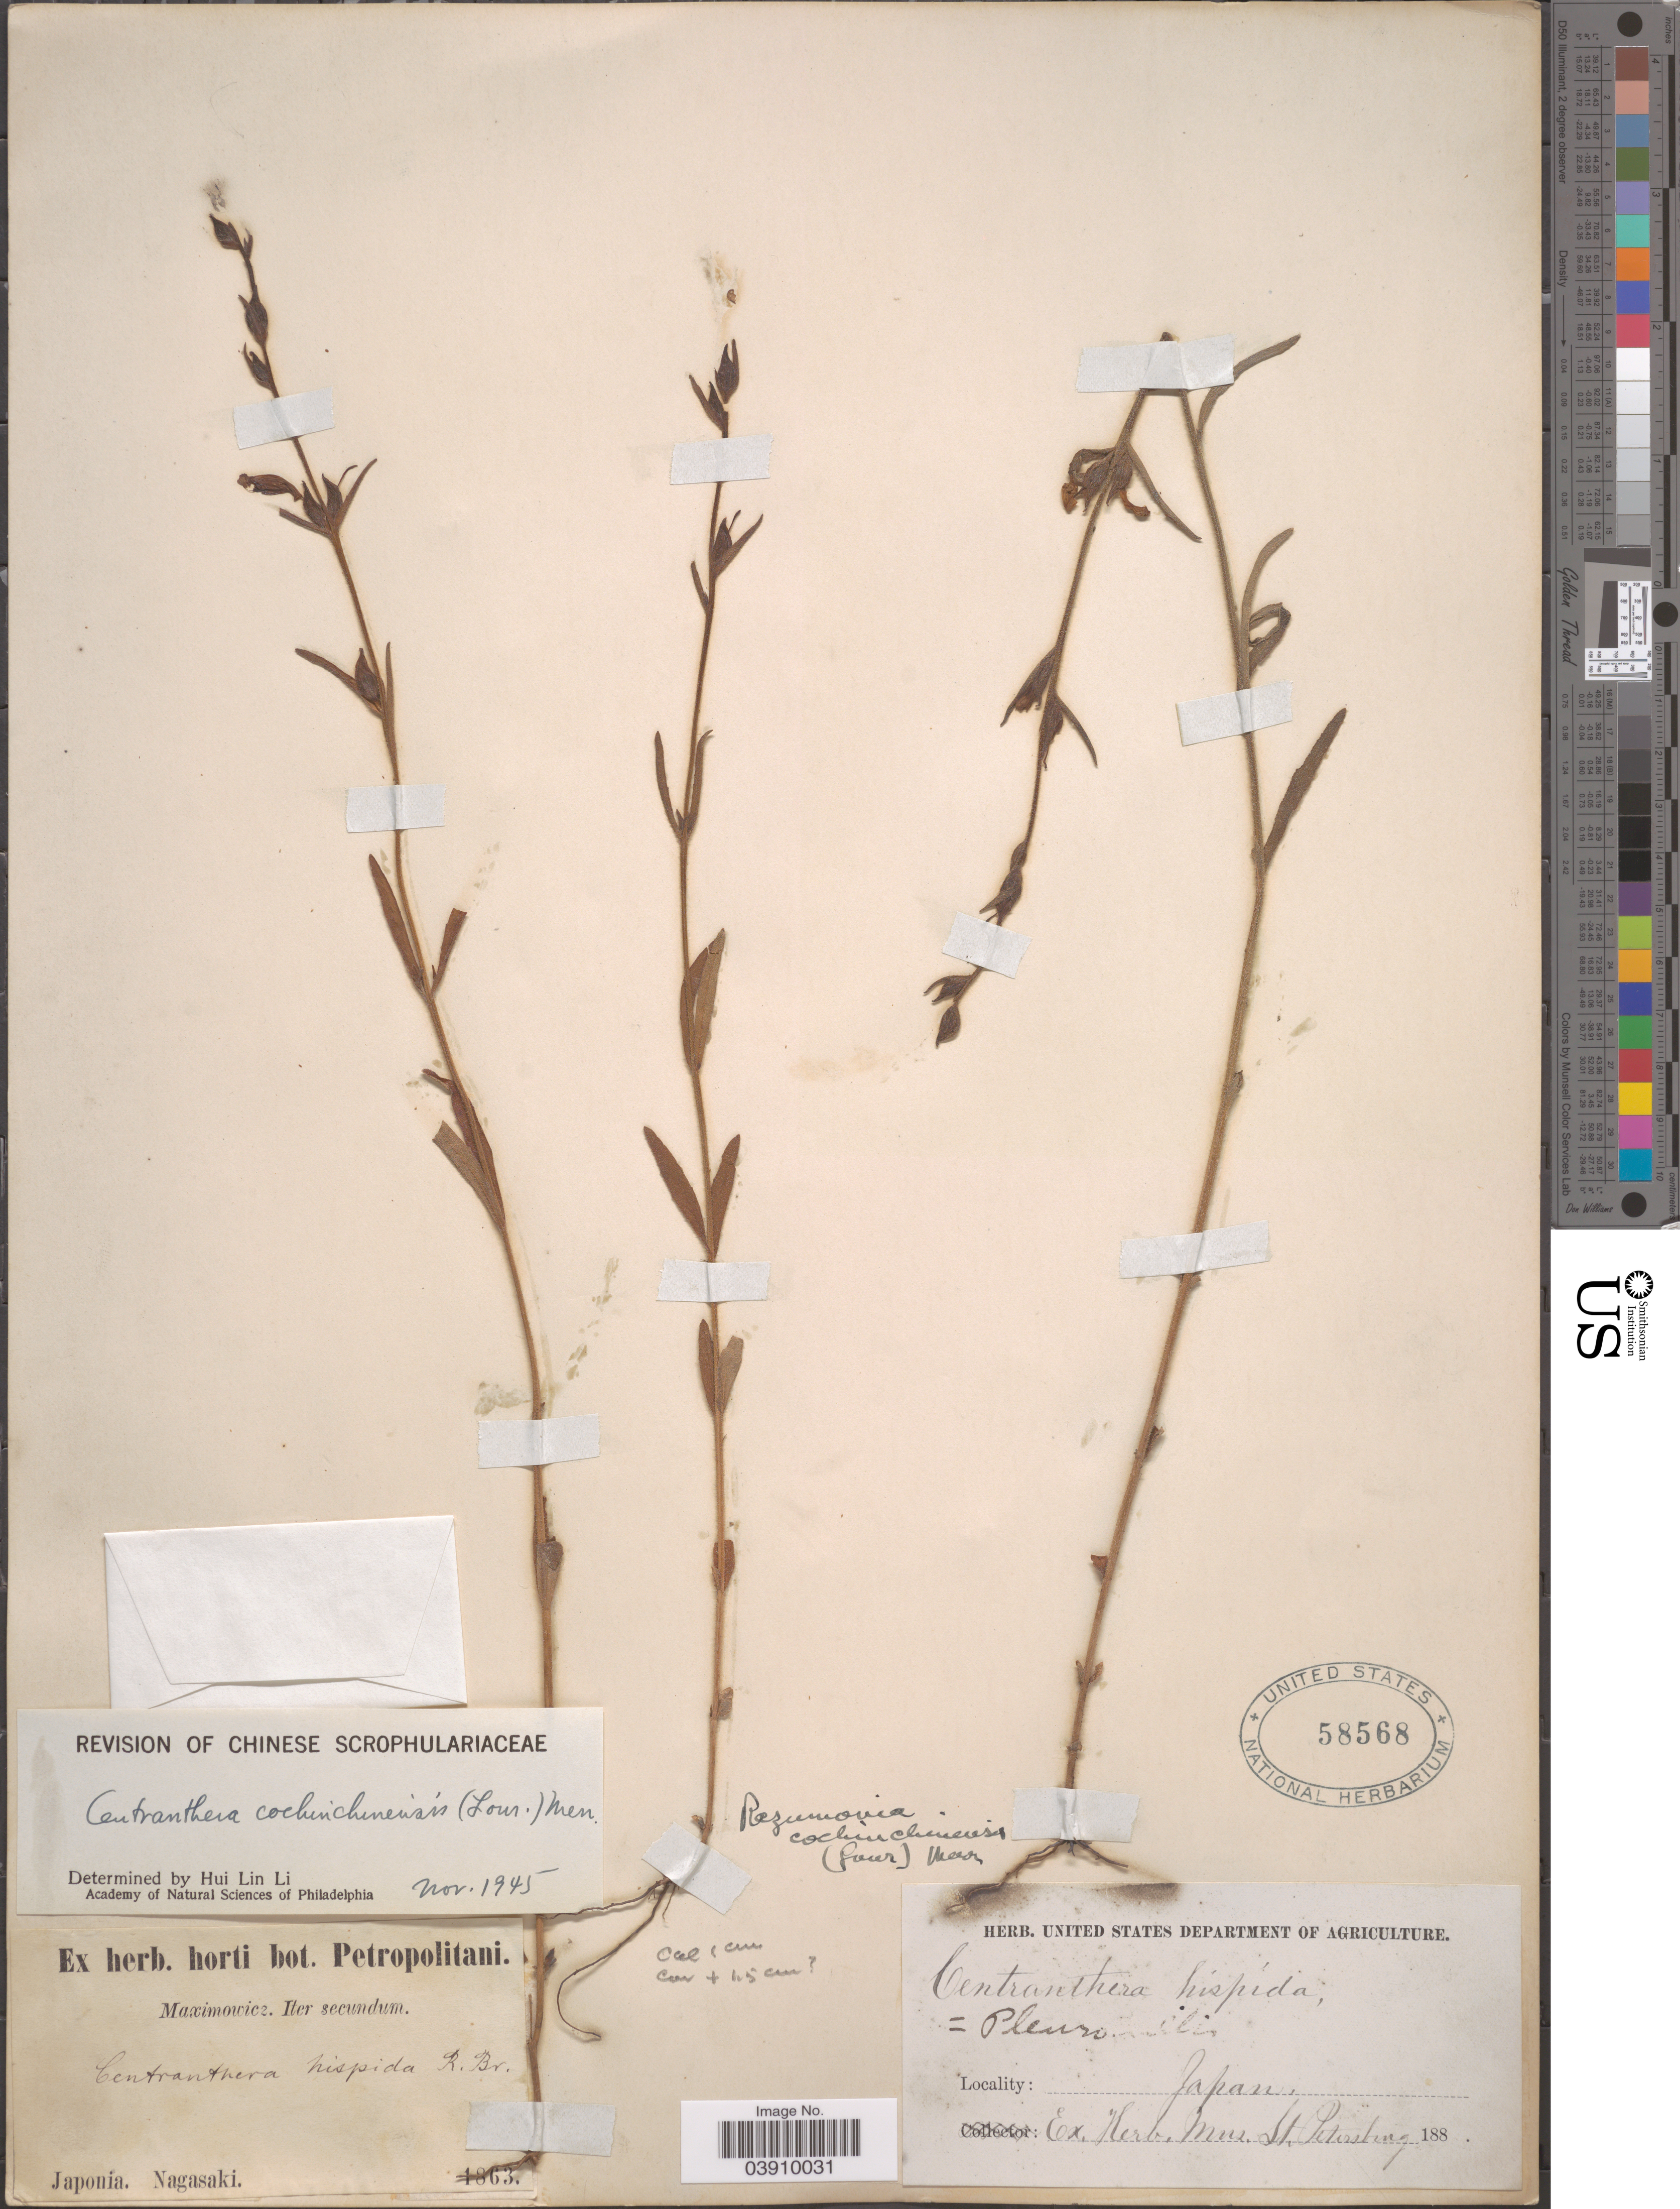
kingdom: Plantae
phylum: Tracheophyta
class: Magnoliopsida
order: Lamiales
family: Orobanchaceae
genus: Centranthera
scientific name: Centranthera cochinchinensis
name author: (Lour.) Merr.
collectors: -. Maximowicz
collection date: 1863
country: Japan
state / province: Nagasaki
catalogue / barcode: US 58568